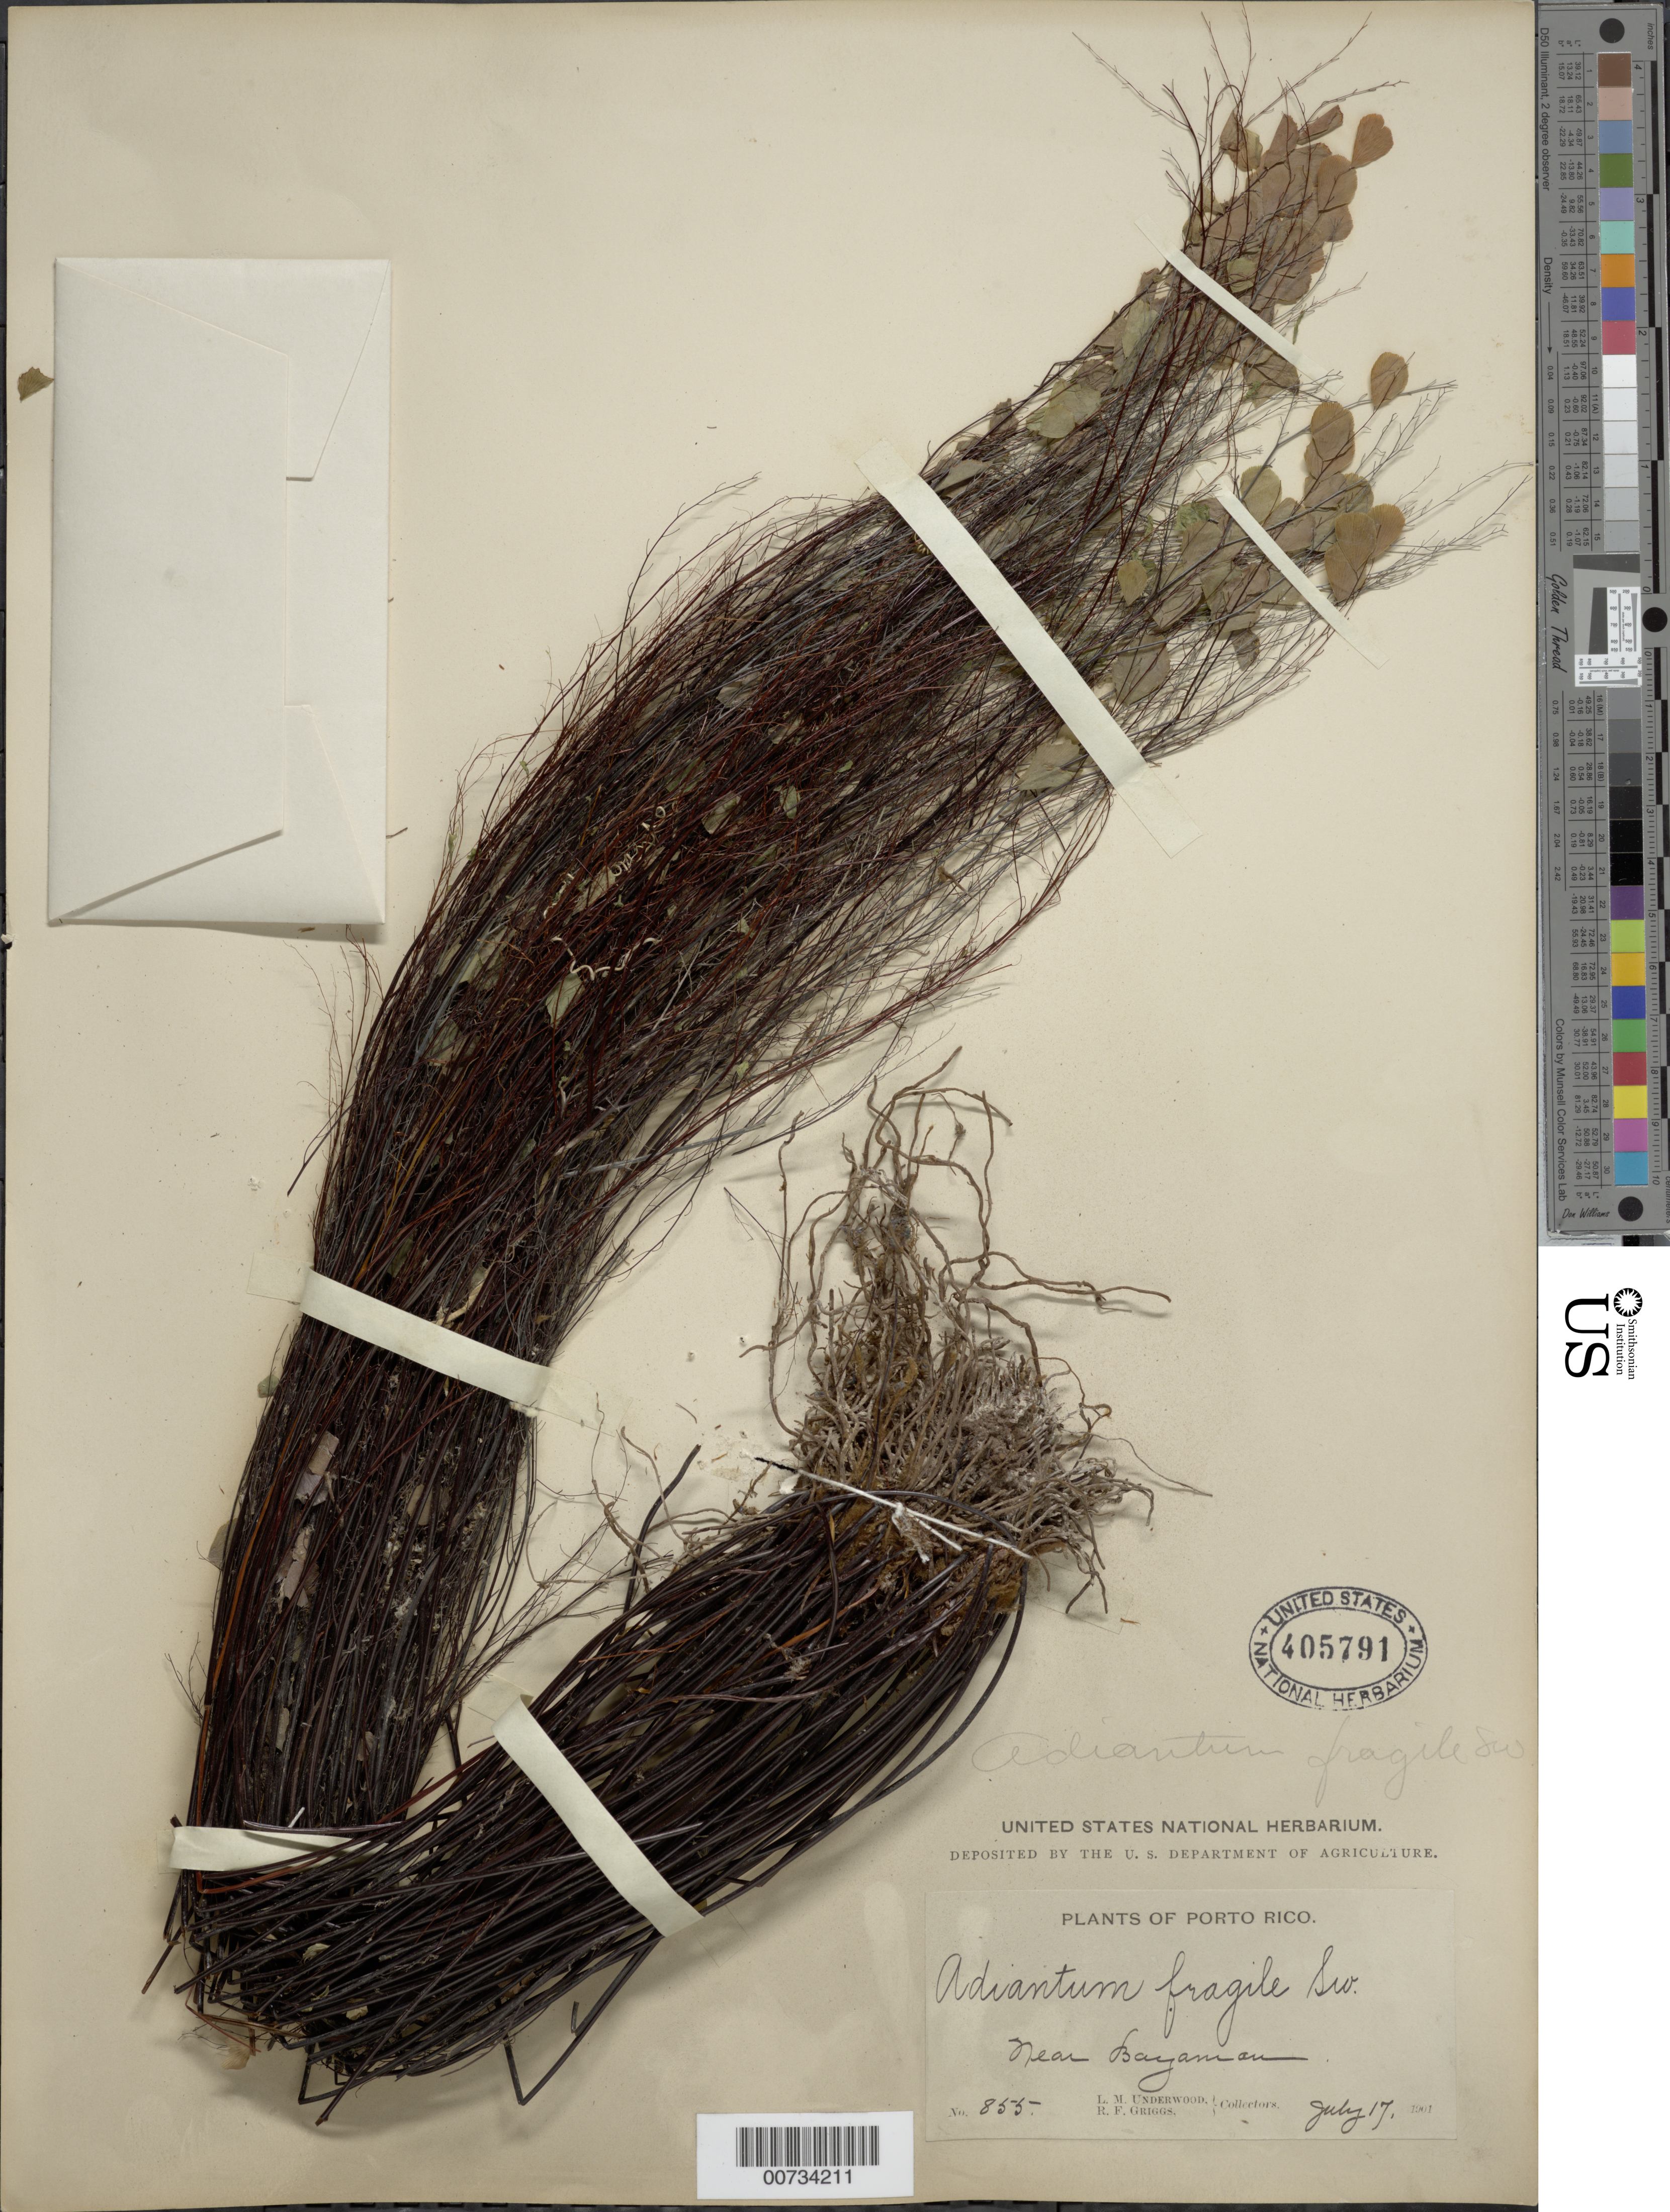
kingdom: Plantae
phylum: Tracheophyta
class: Polypodiopsida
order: Polypodiales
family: Pteridaceae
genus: Adiantum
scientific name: Adiantum fragile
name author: Sw.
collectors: L. M. Underwood & R. F. Griggs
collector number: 855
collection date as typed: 17 Jul 1901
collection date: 1901-07-17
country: Puerto Rico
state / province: Bayamón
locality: Bayamon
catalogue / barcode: US 405791